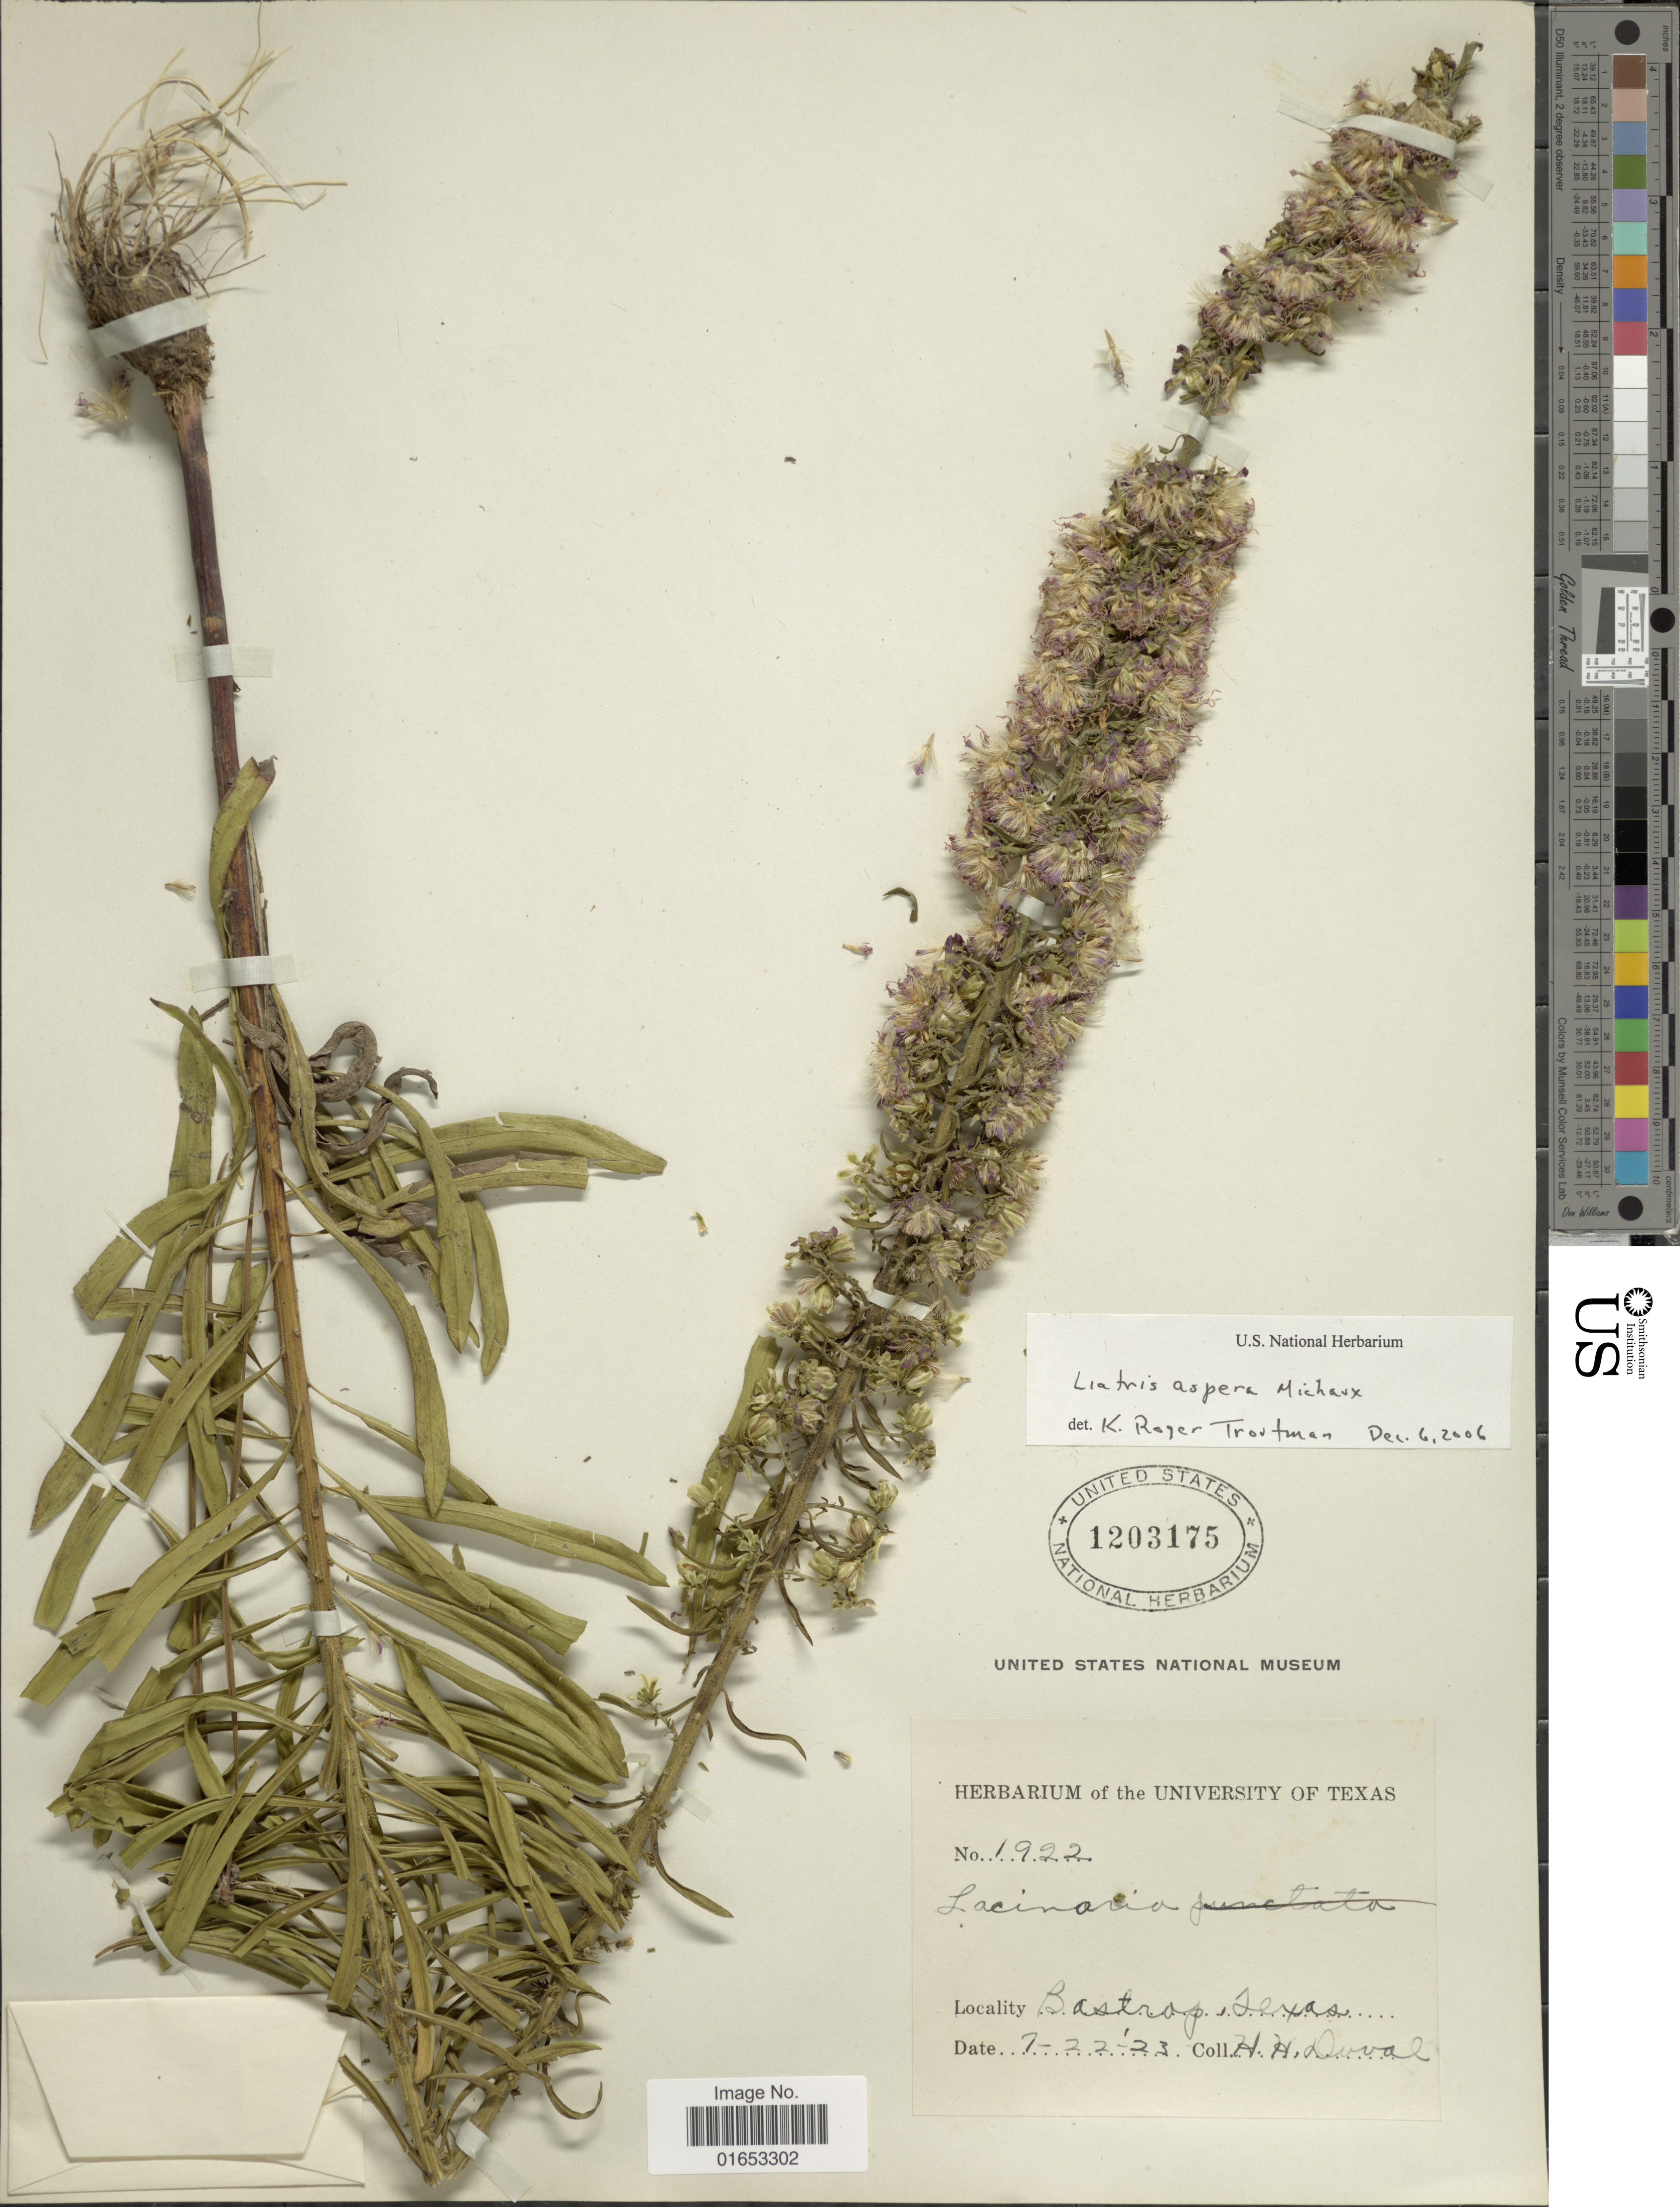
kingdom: Plantae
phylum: Tracheophyta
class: Magnoliopsida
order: Asterales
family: Asteraceae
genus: Liatris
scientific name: Liatris aspera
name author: Michx.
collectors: H. Duval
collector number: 1922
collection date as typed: Transcribed d/m/y: 22/7/23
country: United States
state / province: Texas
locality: Bastrop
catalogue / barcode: US 1203175